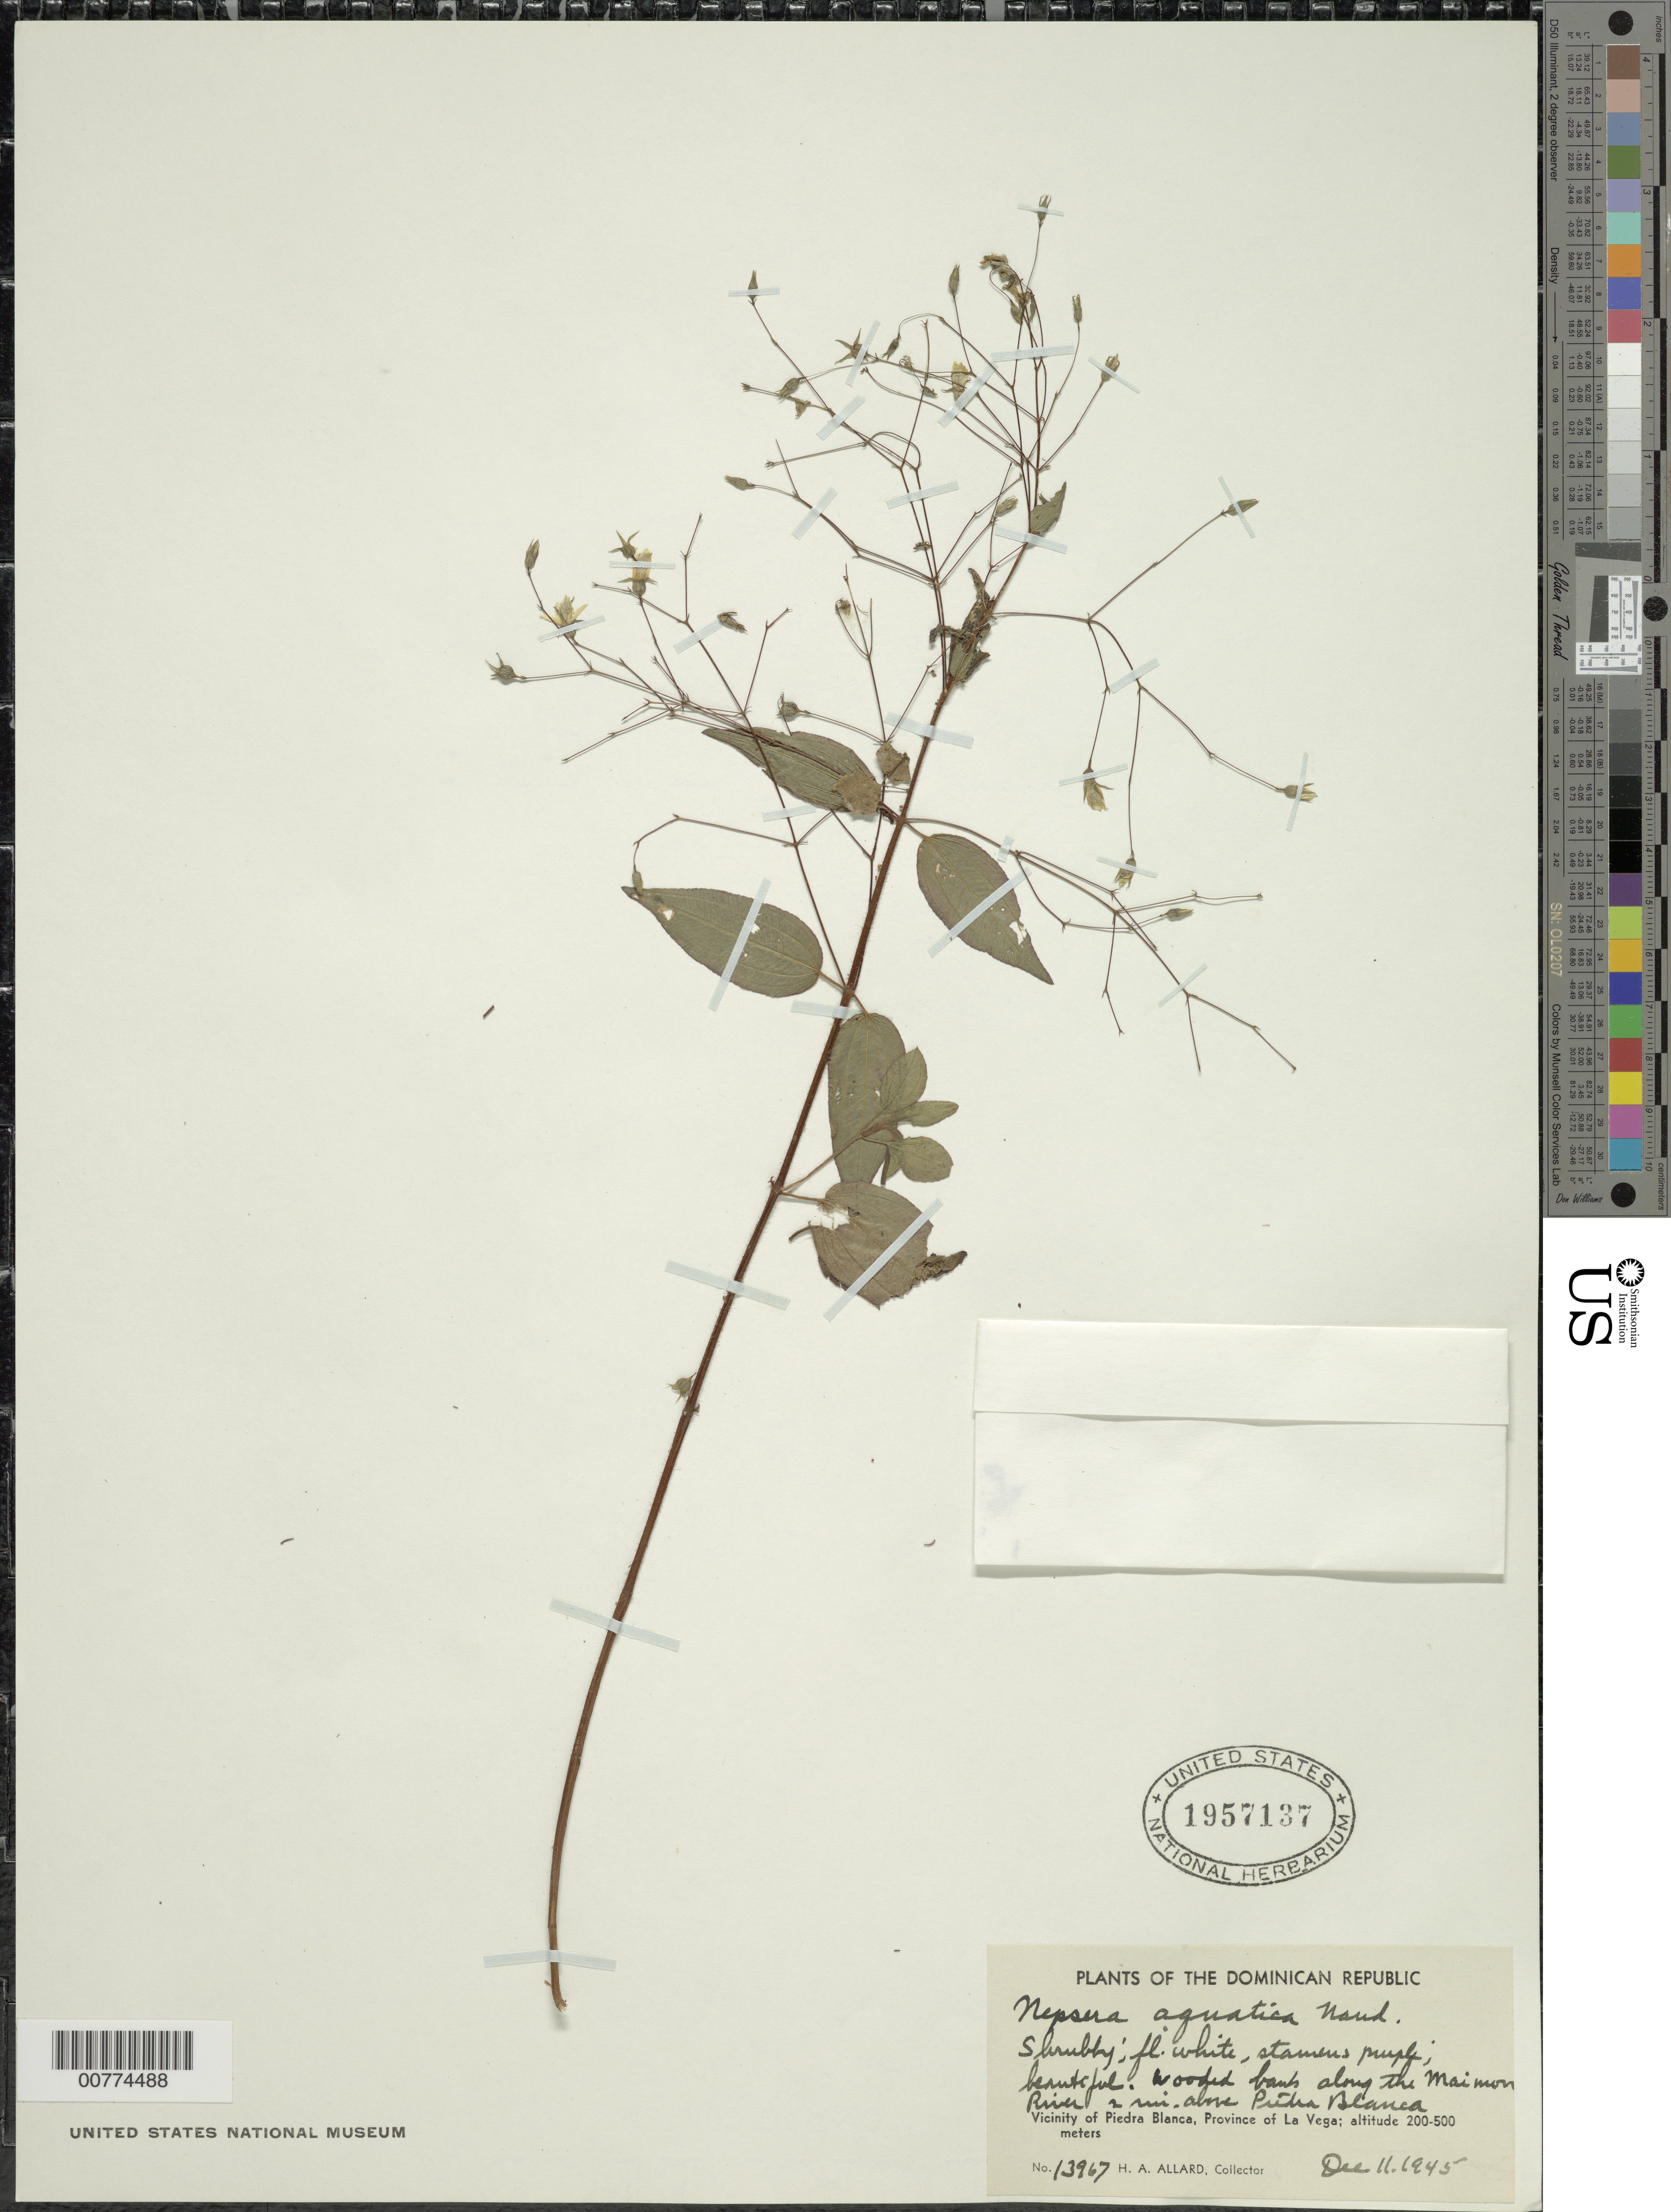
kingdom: Plantae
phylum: Tracheophyta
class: Magnoliopsida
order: Myrtales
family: Melastomataceae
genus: Nepsera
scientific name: Nepsera aquatica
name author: (Aubl.) Naudin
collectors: H. A. Allard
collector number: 13967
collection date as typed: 11 Dec 1945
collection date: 1945-12-11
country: Dominican Republic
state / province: La Vega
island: Hispaniola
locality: Vicinity of Piedra Blanca, along the Maimon River, 2 miles above Piedra Blanca.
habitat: Wooded banks.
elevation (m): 200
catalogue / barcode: US 1957137